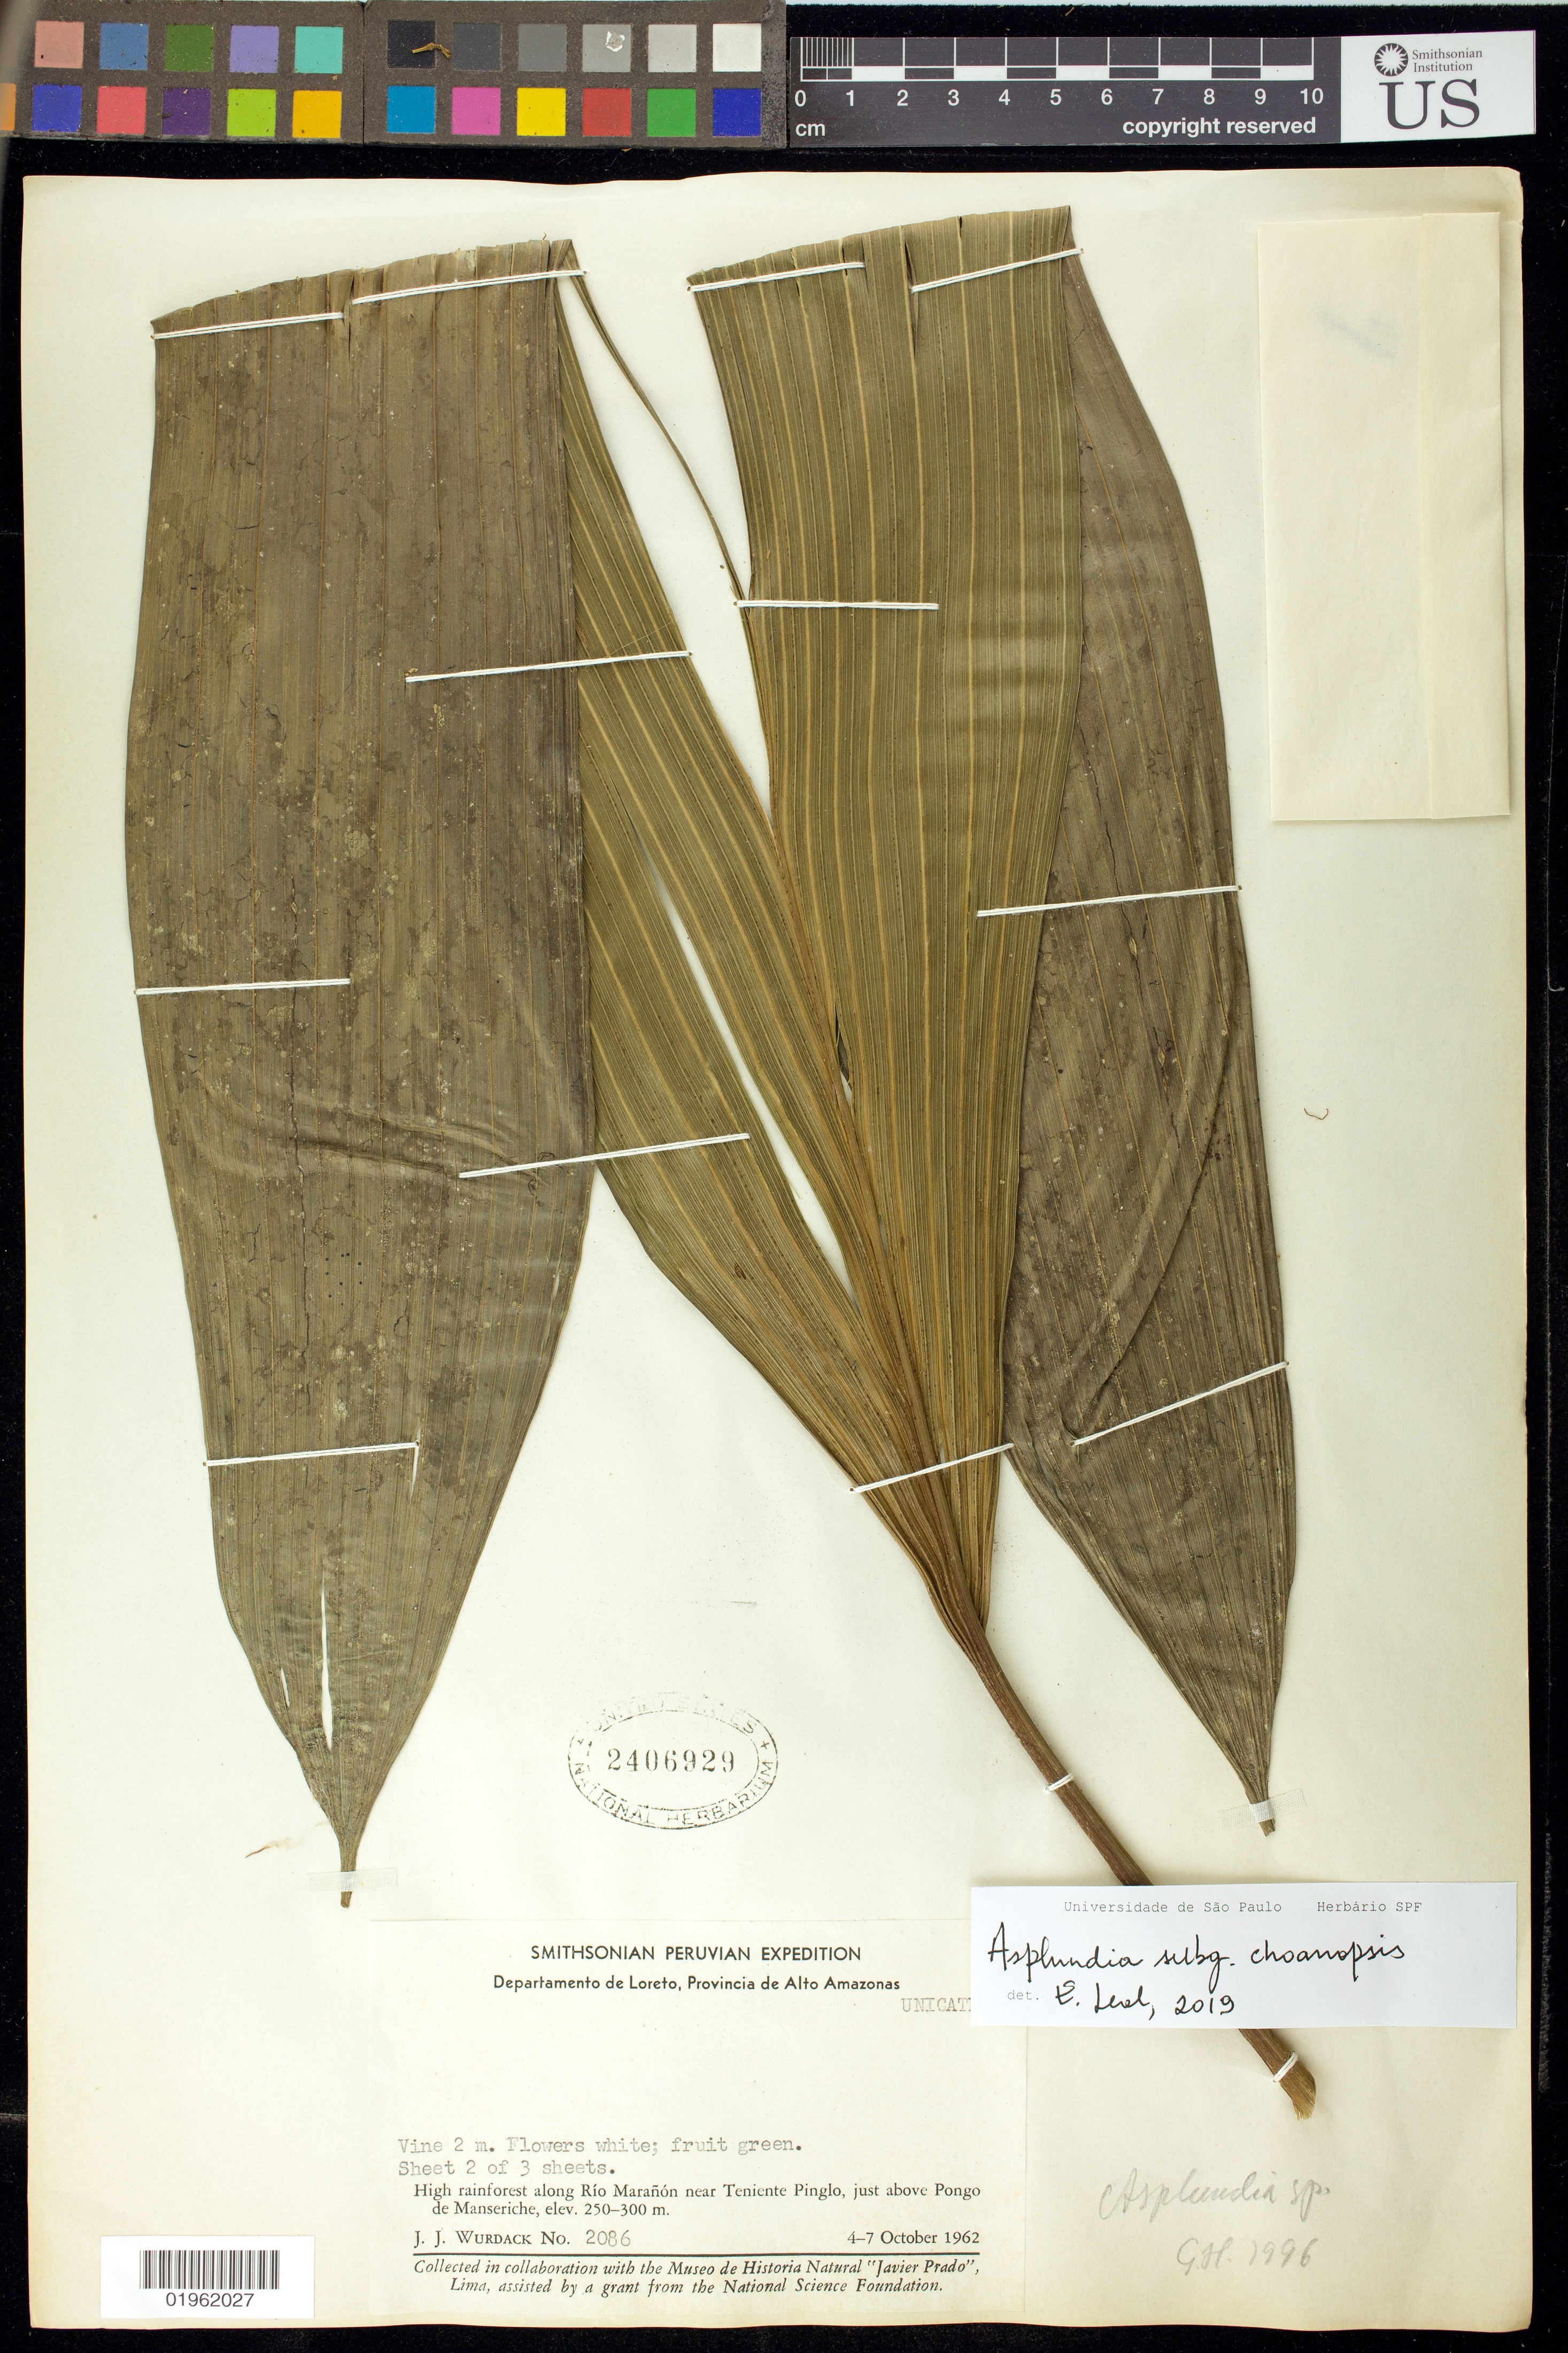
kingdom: Plantae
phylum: Tracheophyta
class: Liliopsida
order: Pandanales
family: Cyclanthaceae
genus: Asplundia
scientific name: Asplundia (Choanopsis) sp.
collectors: J. J. Wurdack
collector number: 2086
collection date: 1962-10-04/1962-10-07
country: Peru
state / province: Loreto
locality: Provincia de Alto Amazonas. High rainforest along Rio Maranon near Teniente Pinglo, just above Pongo de Manseriche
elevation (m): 250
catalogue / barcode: US 2406929